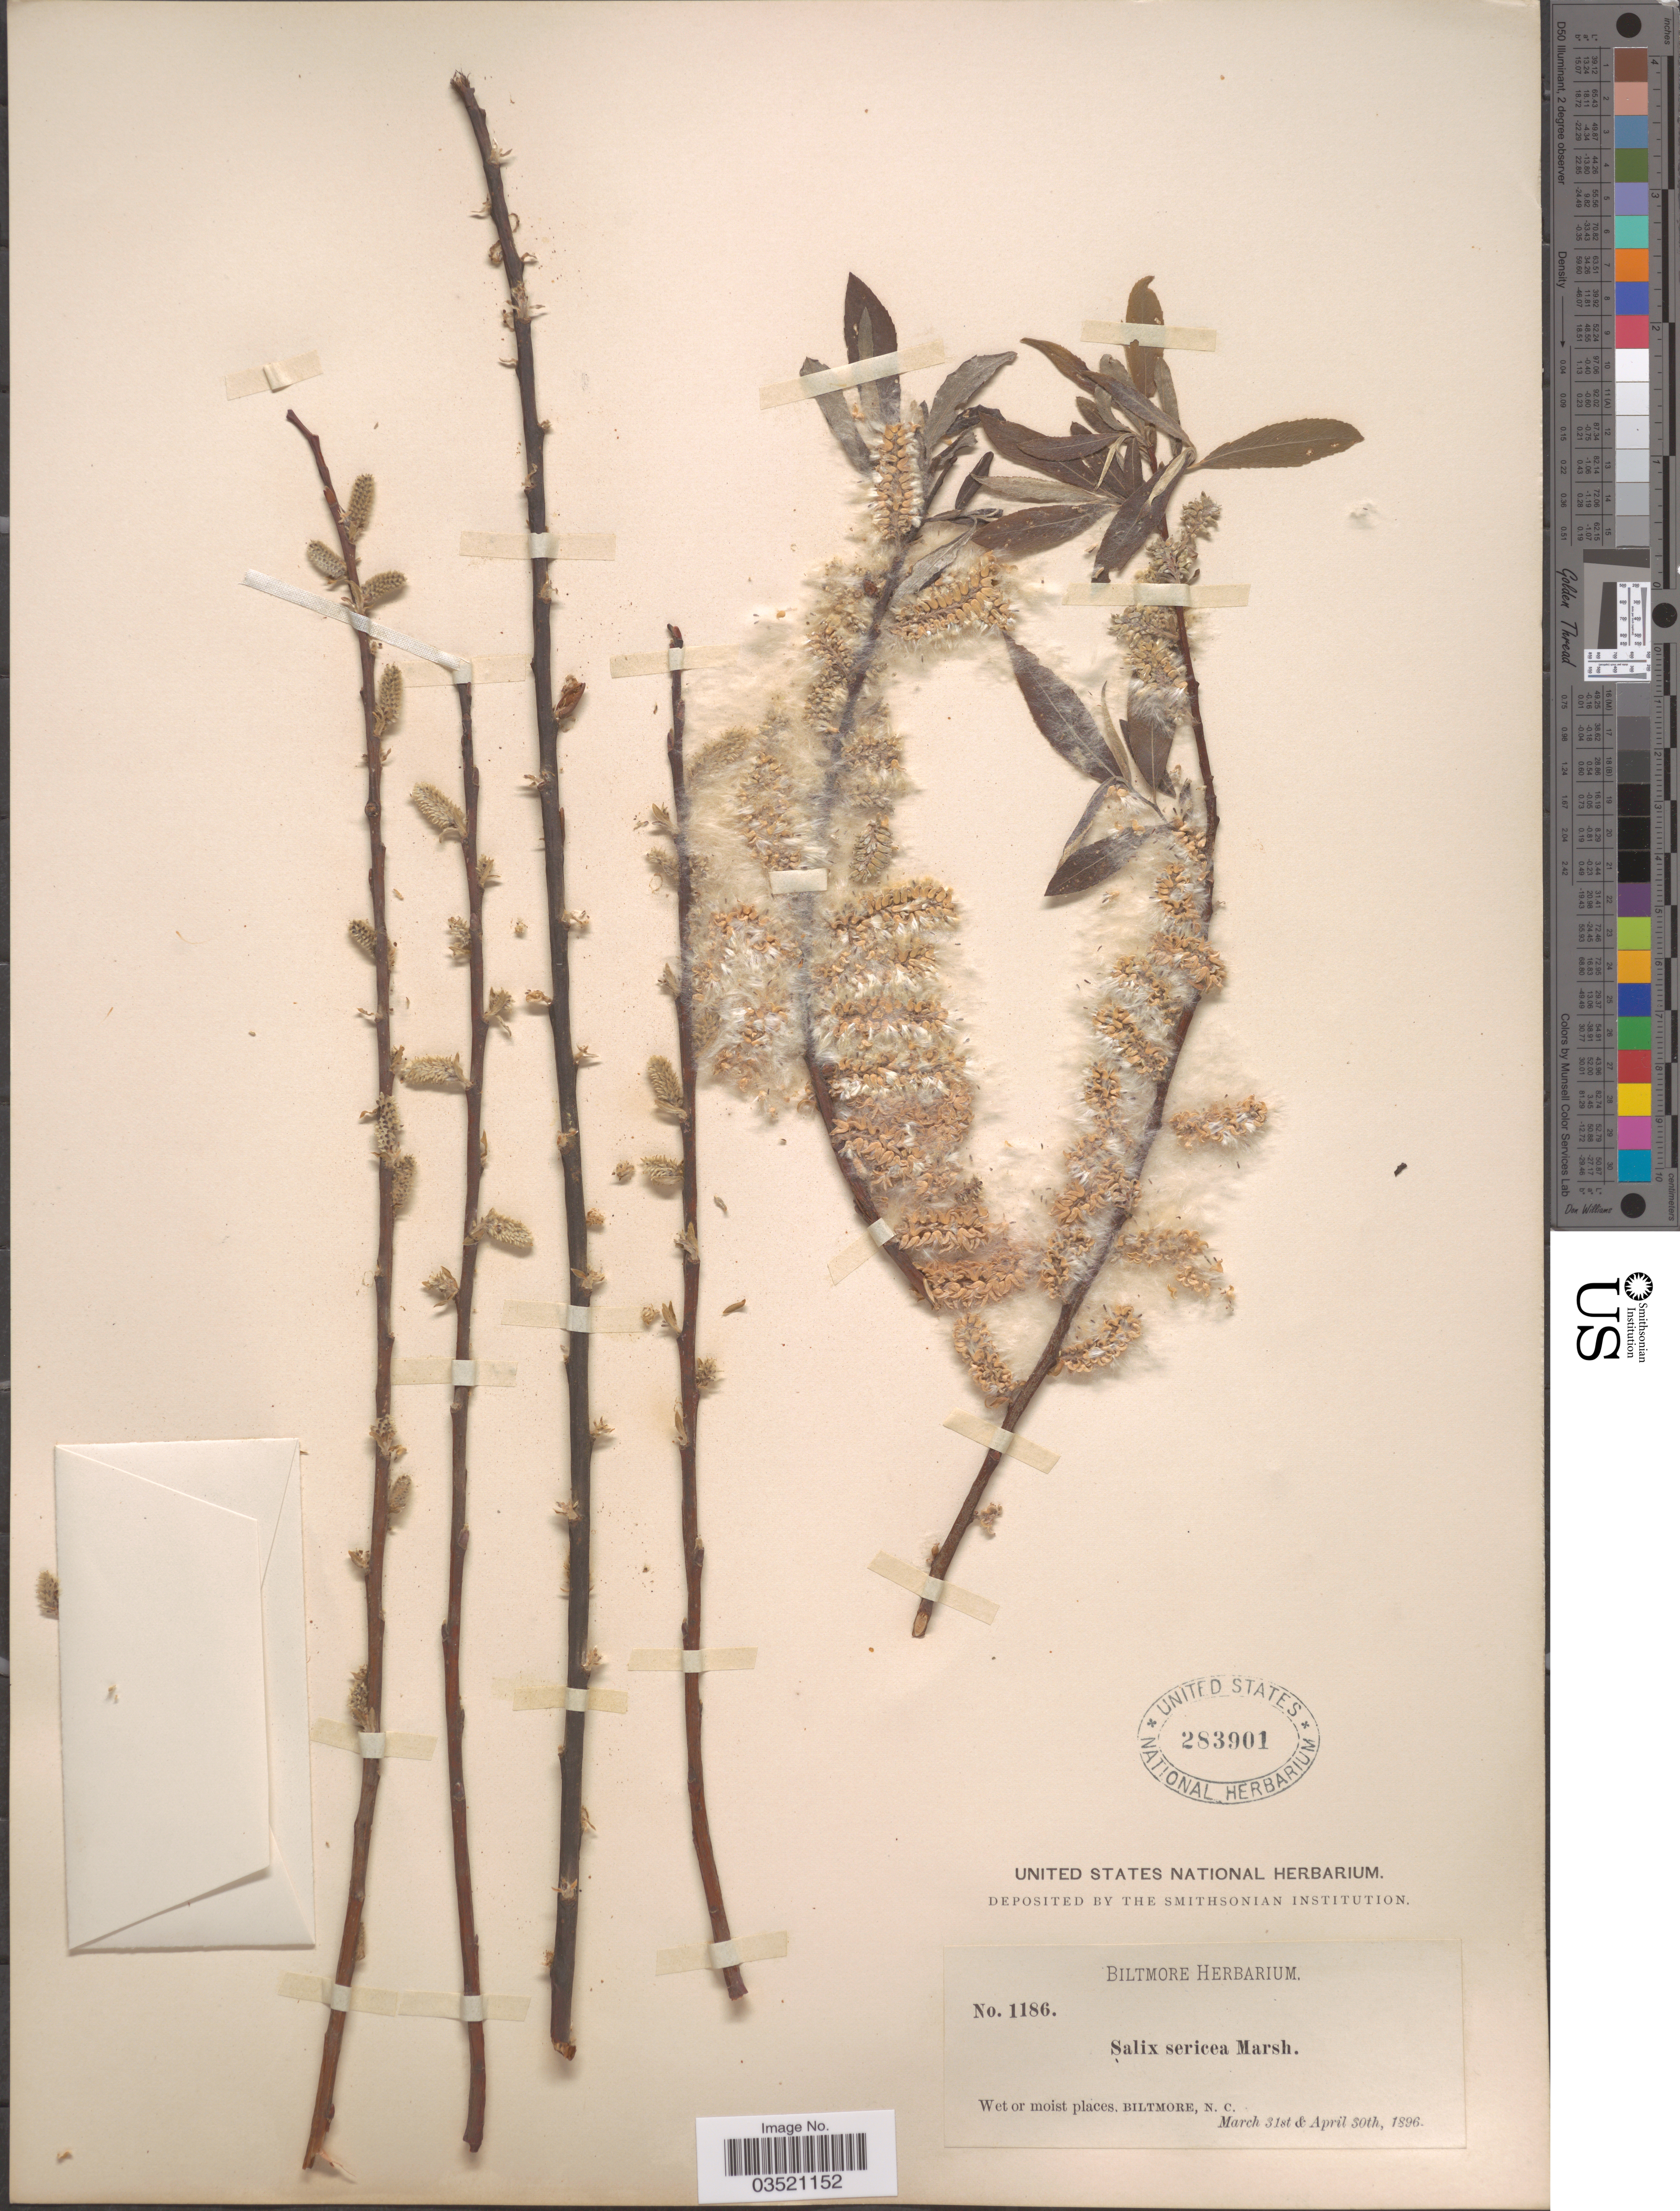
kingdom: Plantae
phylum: Tracheophyta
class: Magnoliopsida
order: Malpighiales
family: Salicaceae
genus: Salix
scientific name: Salix sericea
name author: Marshall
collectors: ex herb. Biltmore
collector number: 1186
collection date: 1896-03-31/1896-04-30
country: United States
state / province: North Carolina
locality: Wet or moist places, Biltmore.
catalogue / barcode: US 283901